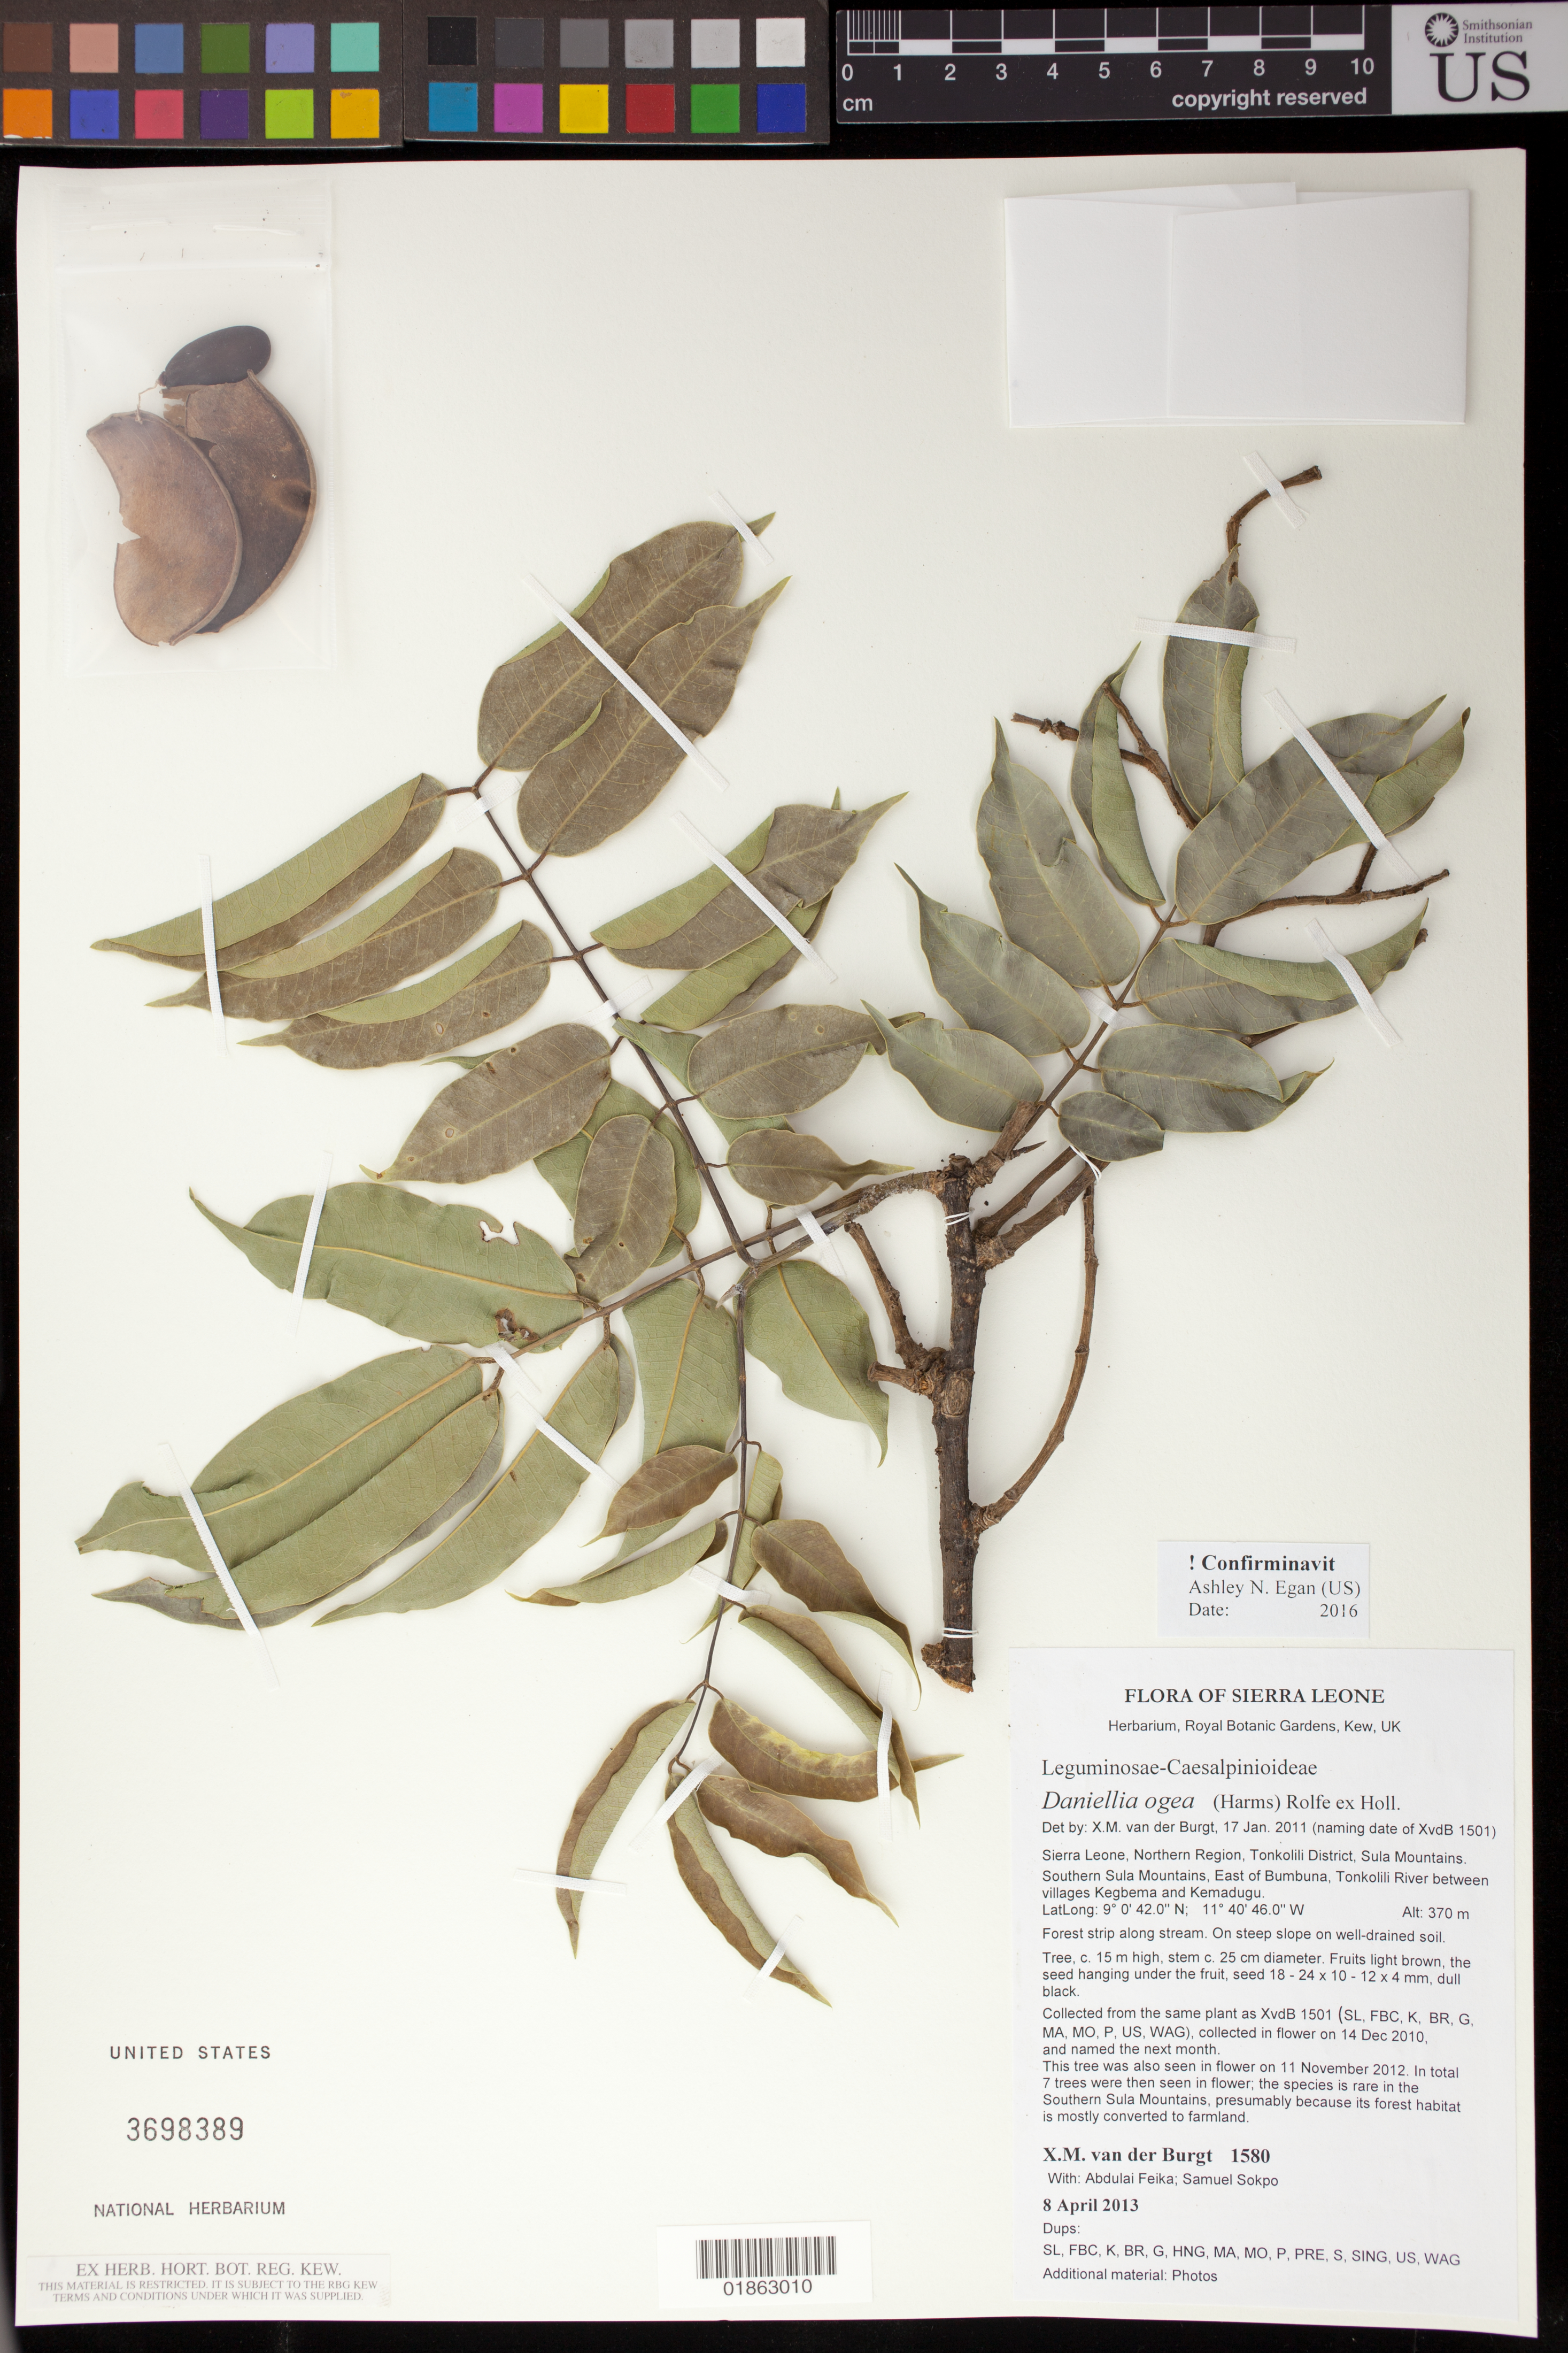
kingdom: Plantae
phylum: Tracheophyta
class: Magnoliopsida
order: Fabales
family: Fabaceae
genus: Daniellia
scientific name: Daniellia ogea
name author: (Harms) Rolfe ex Holland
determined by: van der Burgt, X. M.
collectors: X. M. van der Burgt, A. Feika & S. Sokpo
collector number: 1580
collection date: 2013-04-08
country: Sierra Leone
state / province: Northern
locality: Tonkolili District, Sula Mountains, Southern Sula Mountains, East of Bumbuna, Tonkolili River between villages Kegbema and Kemadugu.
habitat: Forest strip along stream, on steep slope on well-drained soil.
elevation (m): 370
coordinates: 9 00 42.0 N, 110 40 46 W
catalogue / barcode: US 3698389